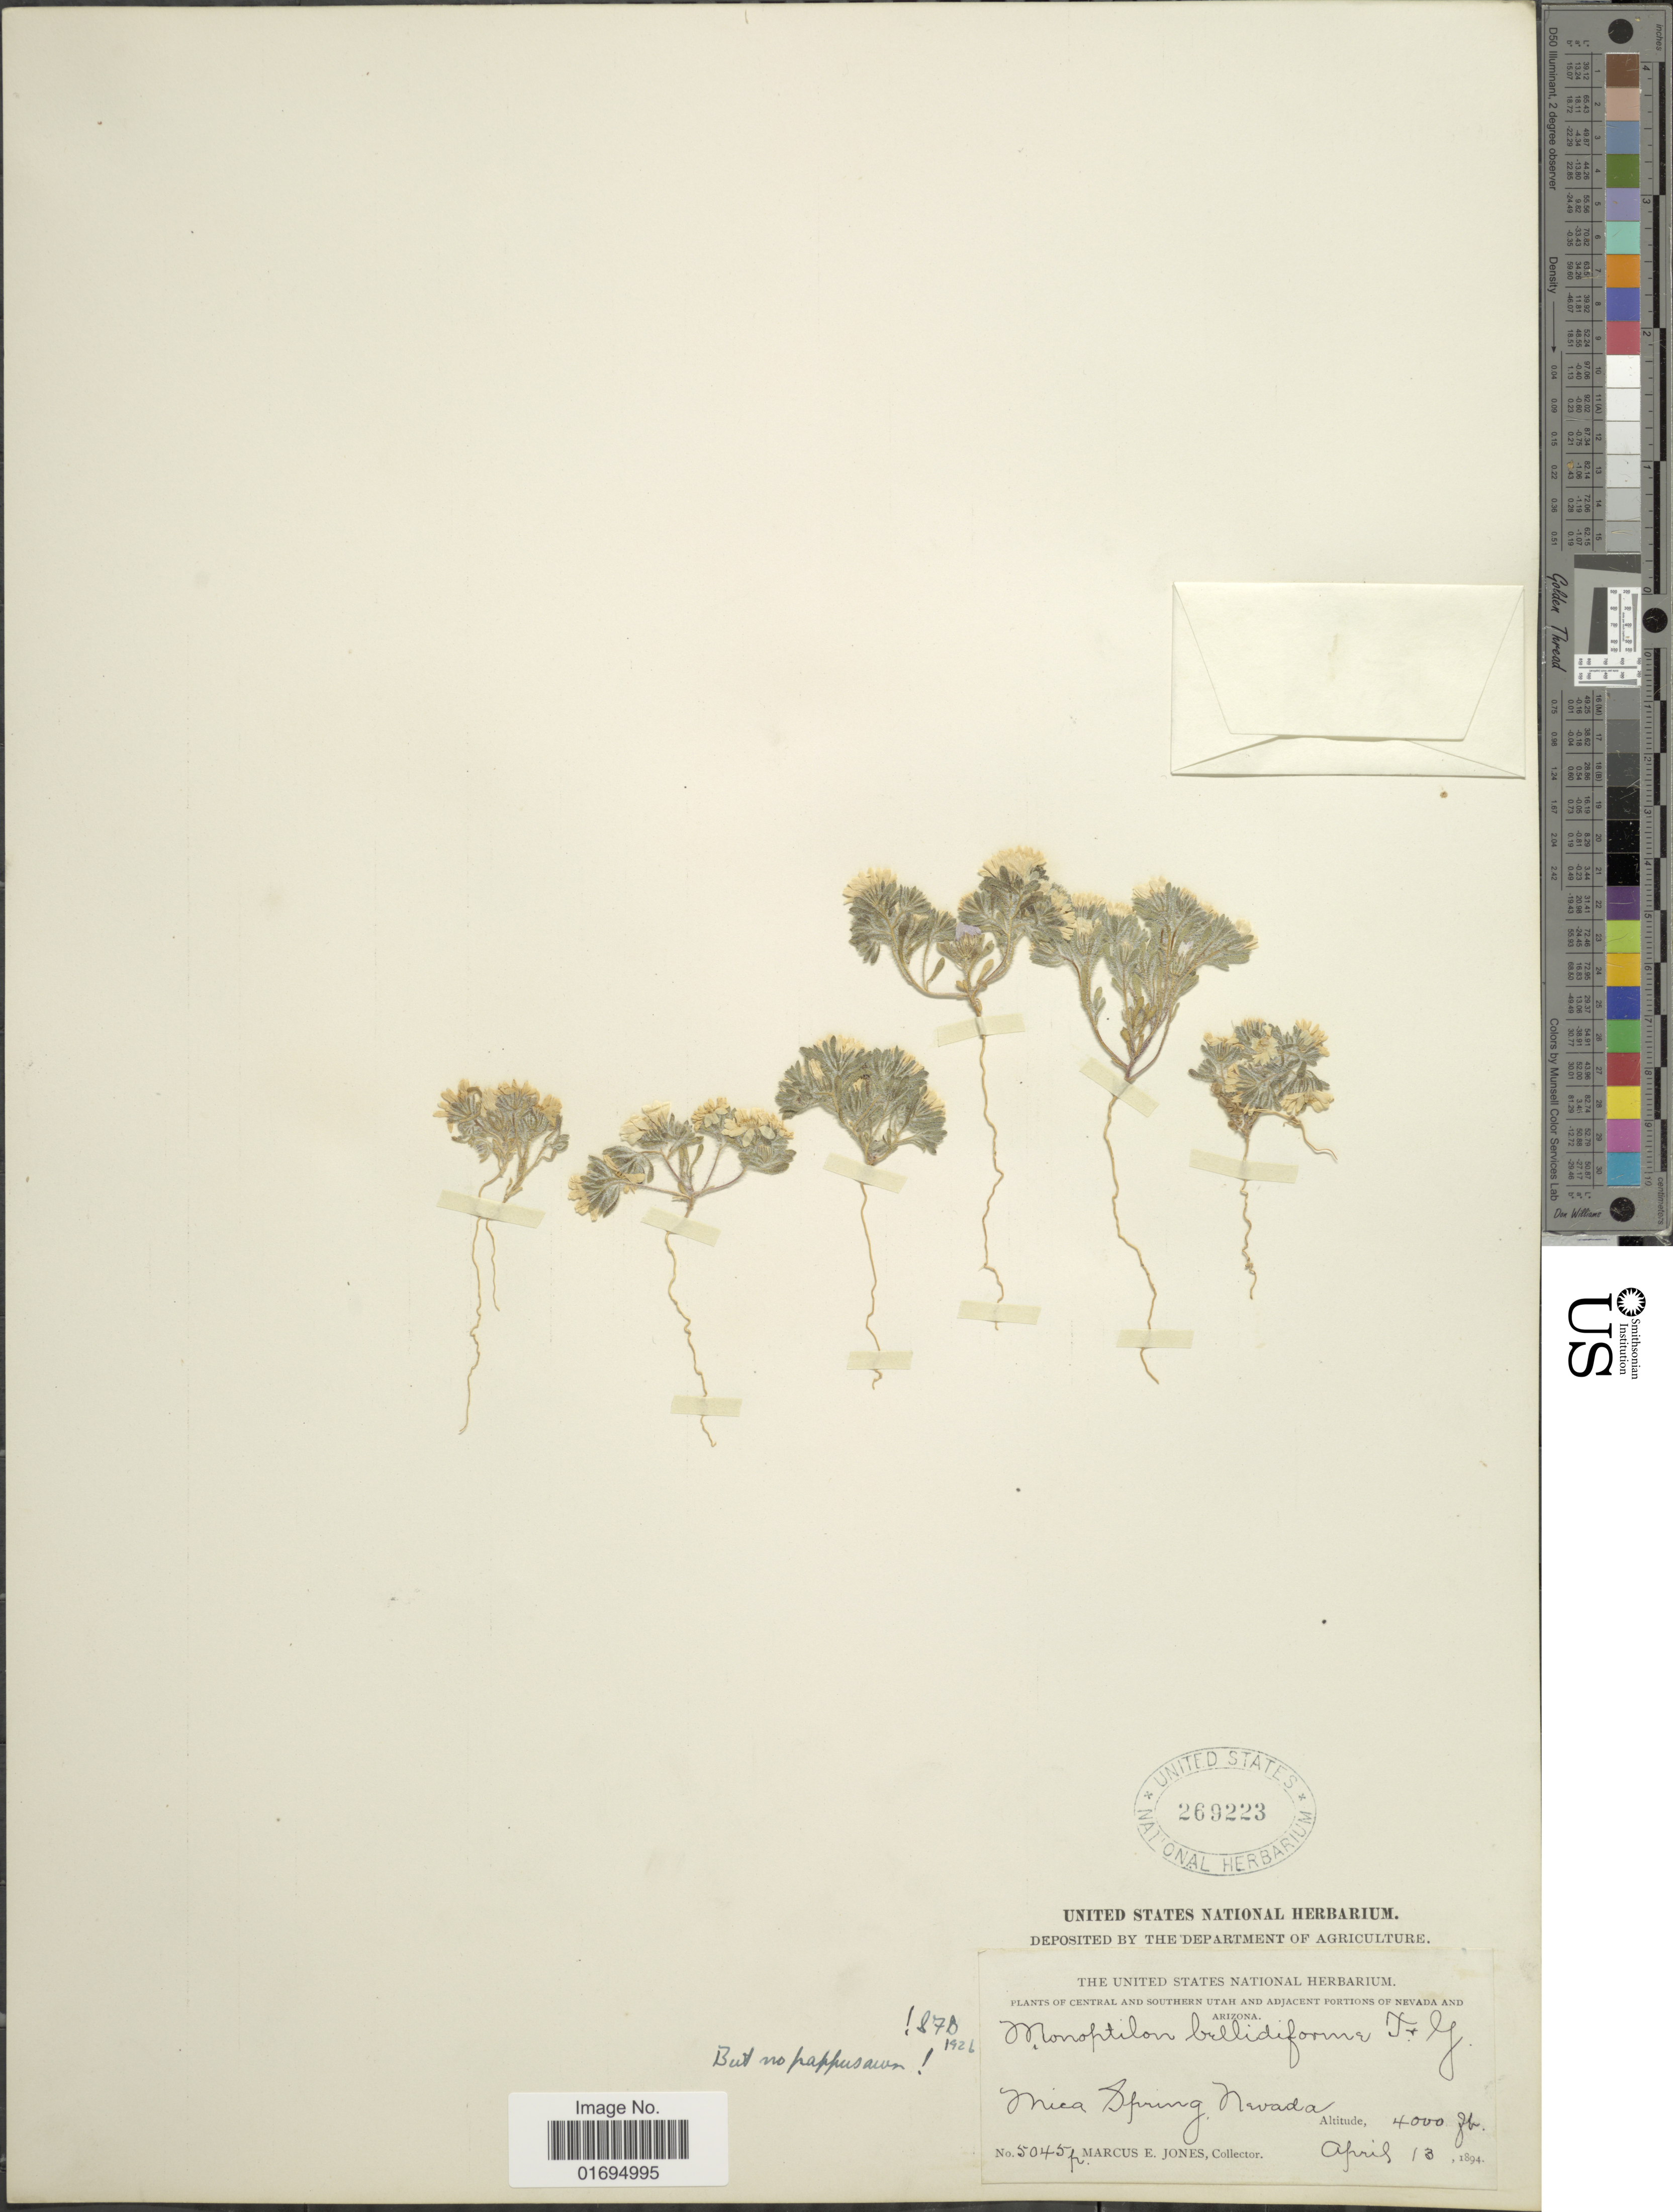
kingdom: Plantae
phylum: Tracheophyta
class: Magnoliopsida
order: Asterales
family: Asteraceae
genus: Monoptilon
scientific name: Monoptilon bellidiforme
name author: Torr. & A. Gray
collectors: M. E. Jones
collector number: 5045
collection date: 1894-04-13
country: United States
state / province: Nevada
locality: Mica Spring, Adjacent Portions of Nevada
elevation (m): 1219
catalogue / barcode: US 269223